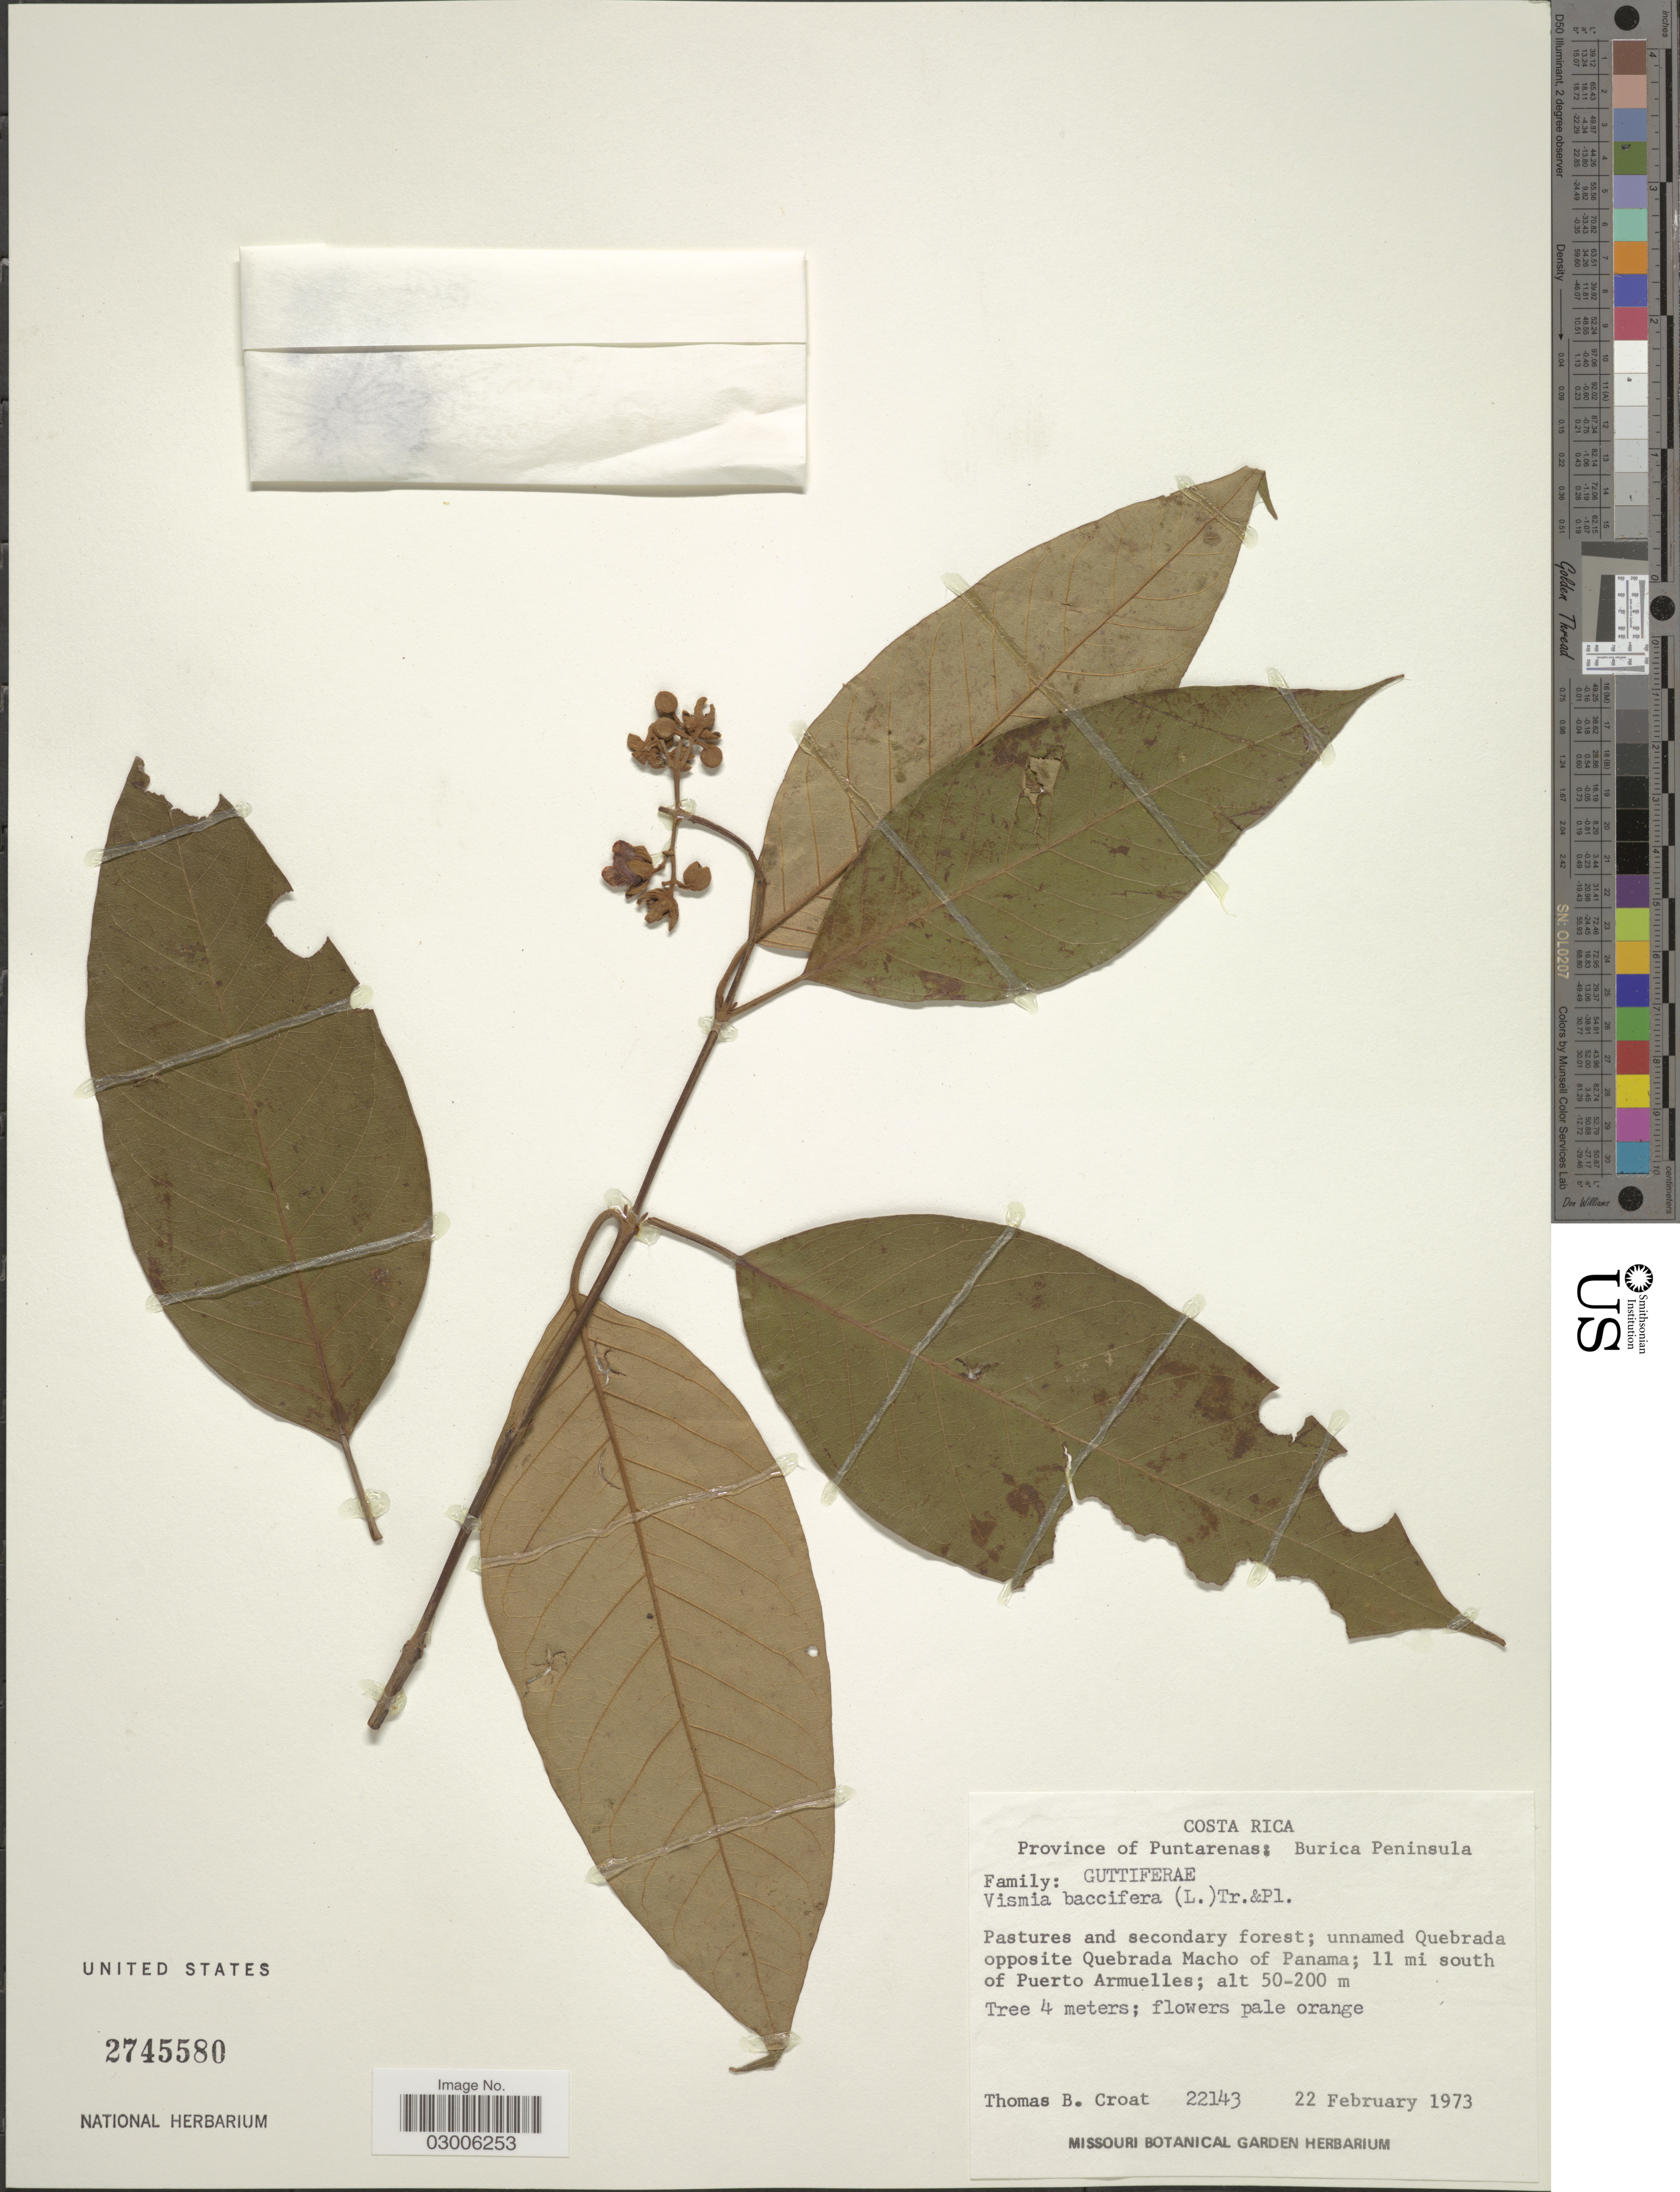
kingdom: Plantae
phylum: Tracheophyta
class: Magnoliopsida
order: Malpighiales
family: Hypericaceae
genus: Vismia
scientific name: Vismia baccifera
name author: (L.) Triana & Planch.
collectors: T. B. Croat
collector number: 22143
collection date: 1973-02-22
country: Costa Rica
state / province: Puntarenas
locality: Burica Peninsula. Unnamed Quebrada opposite Quebrada Macho of Panama; 11 mi south of Puerto Armuelles.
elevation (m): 50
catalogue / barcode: US 2745580